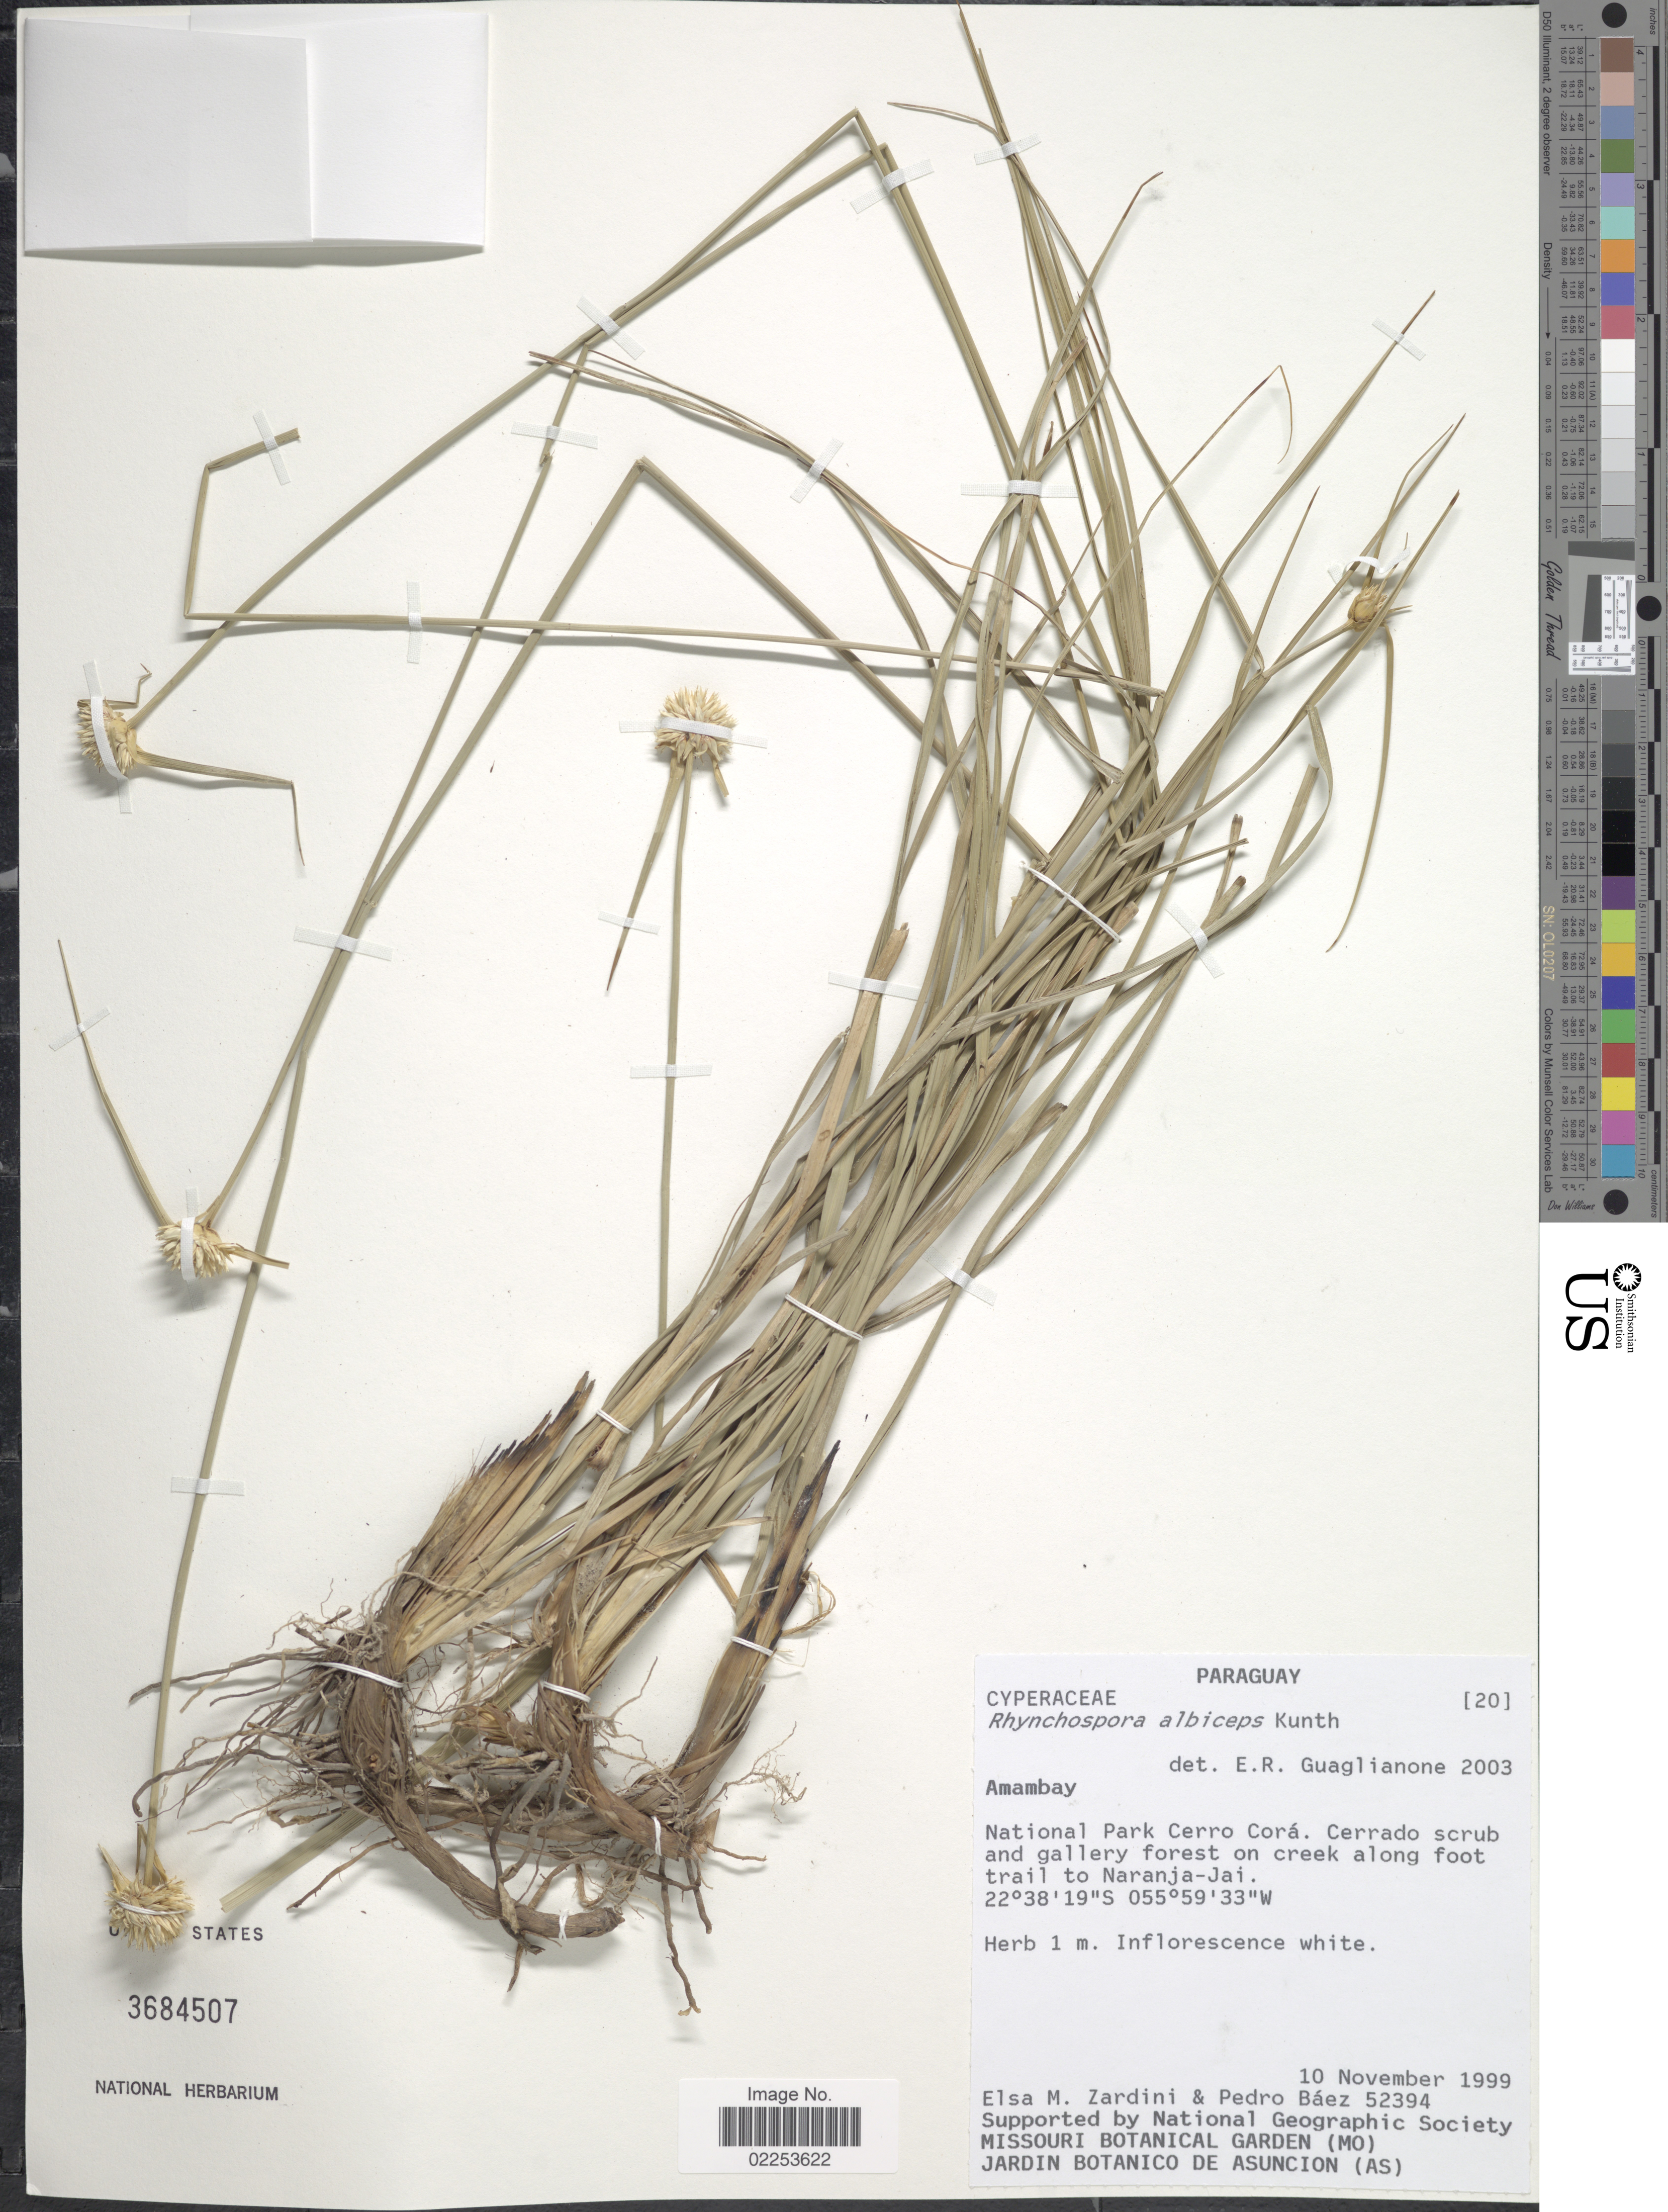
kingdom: Plantae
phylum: Tracheophyta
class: Liliopsida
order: Poales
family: Cyperaceae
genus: Rhynchospora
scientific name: Rhynchospora albiceps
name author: Kunth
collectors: E. M. Zardini & P. Báez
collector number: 52394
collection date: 1999-11-10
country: Paraguay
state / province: Amambay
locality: Amambay, National Park Cerro cora. Cerrado scrub and gallery forest on creek along foot trail to Naranja-Jai.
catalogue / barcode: US 3684507